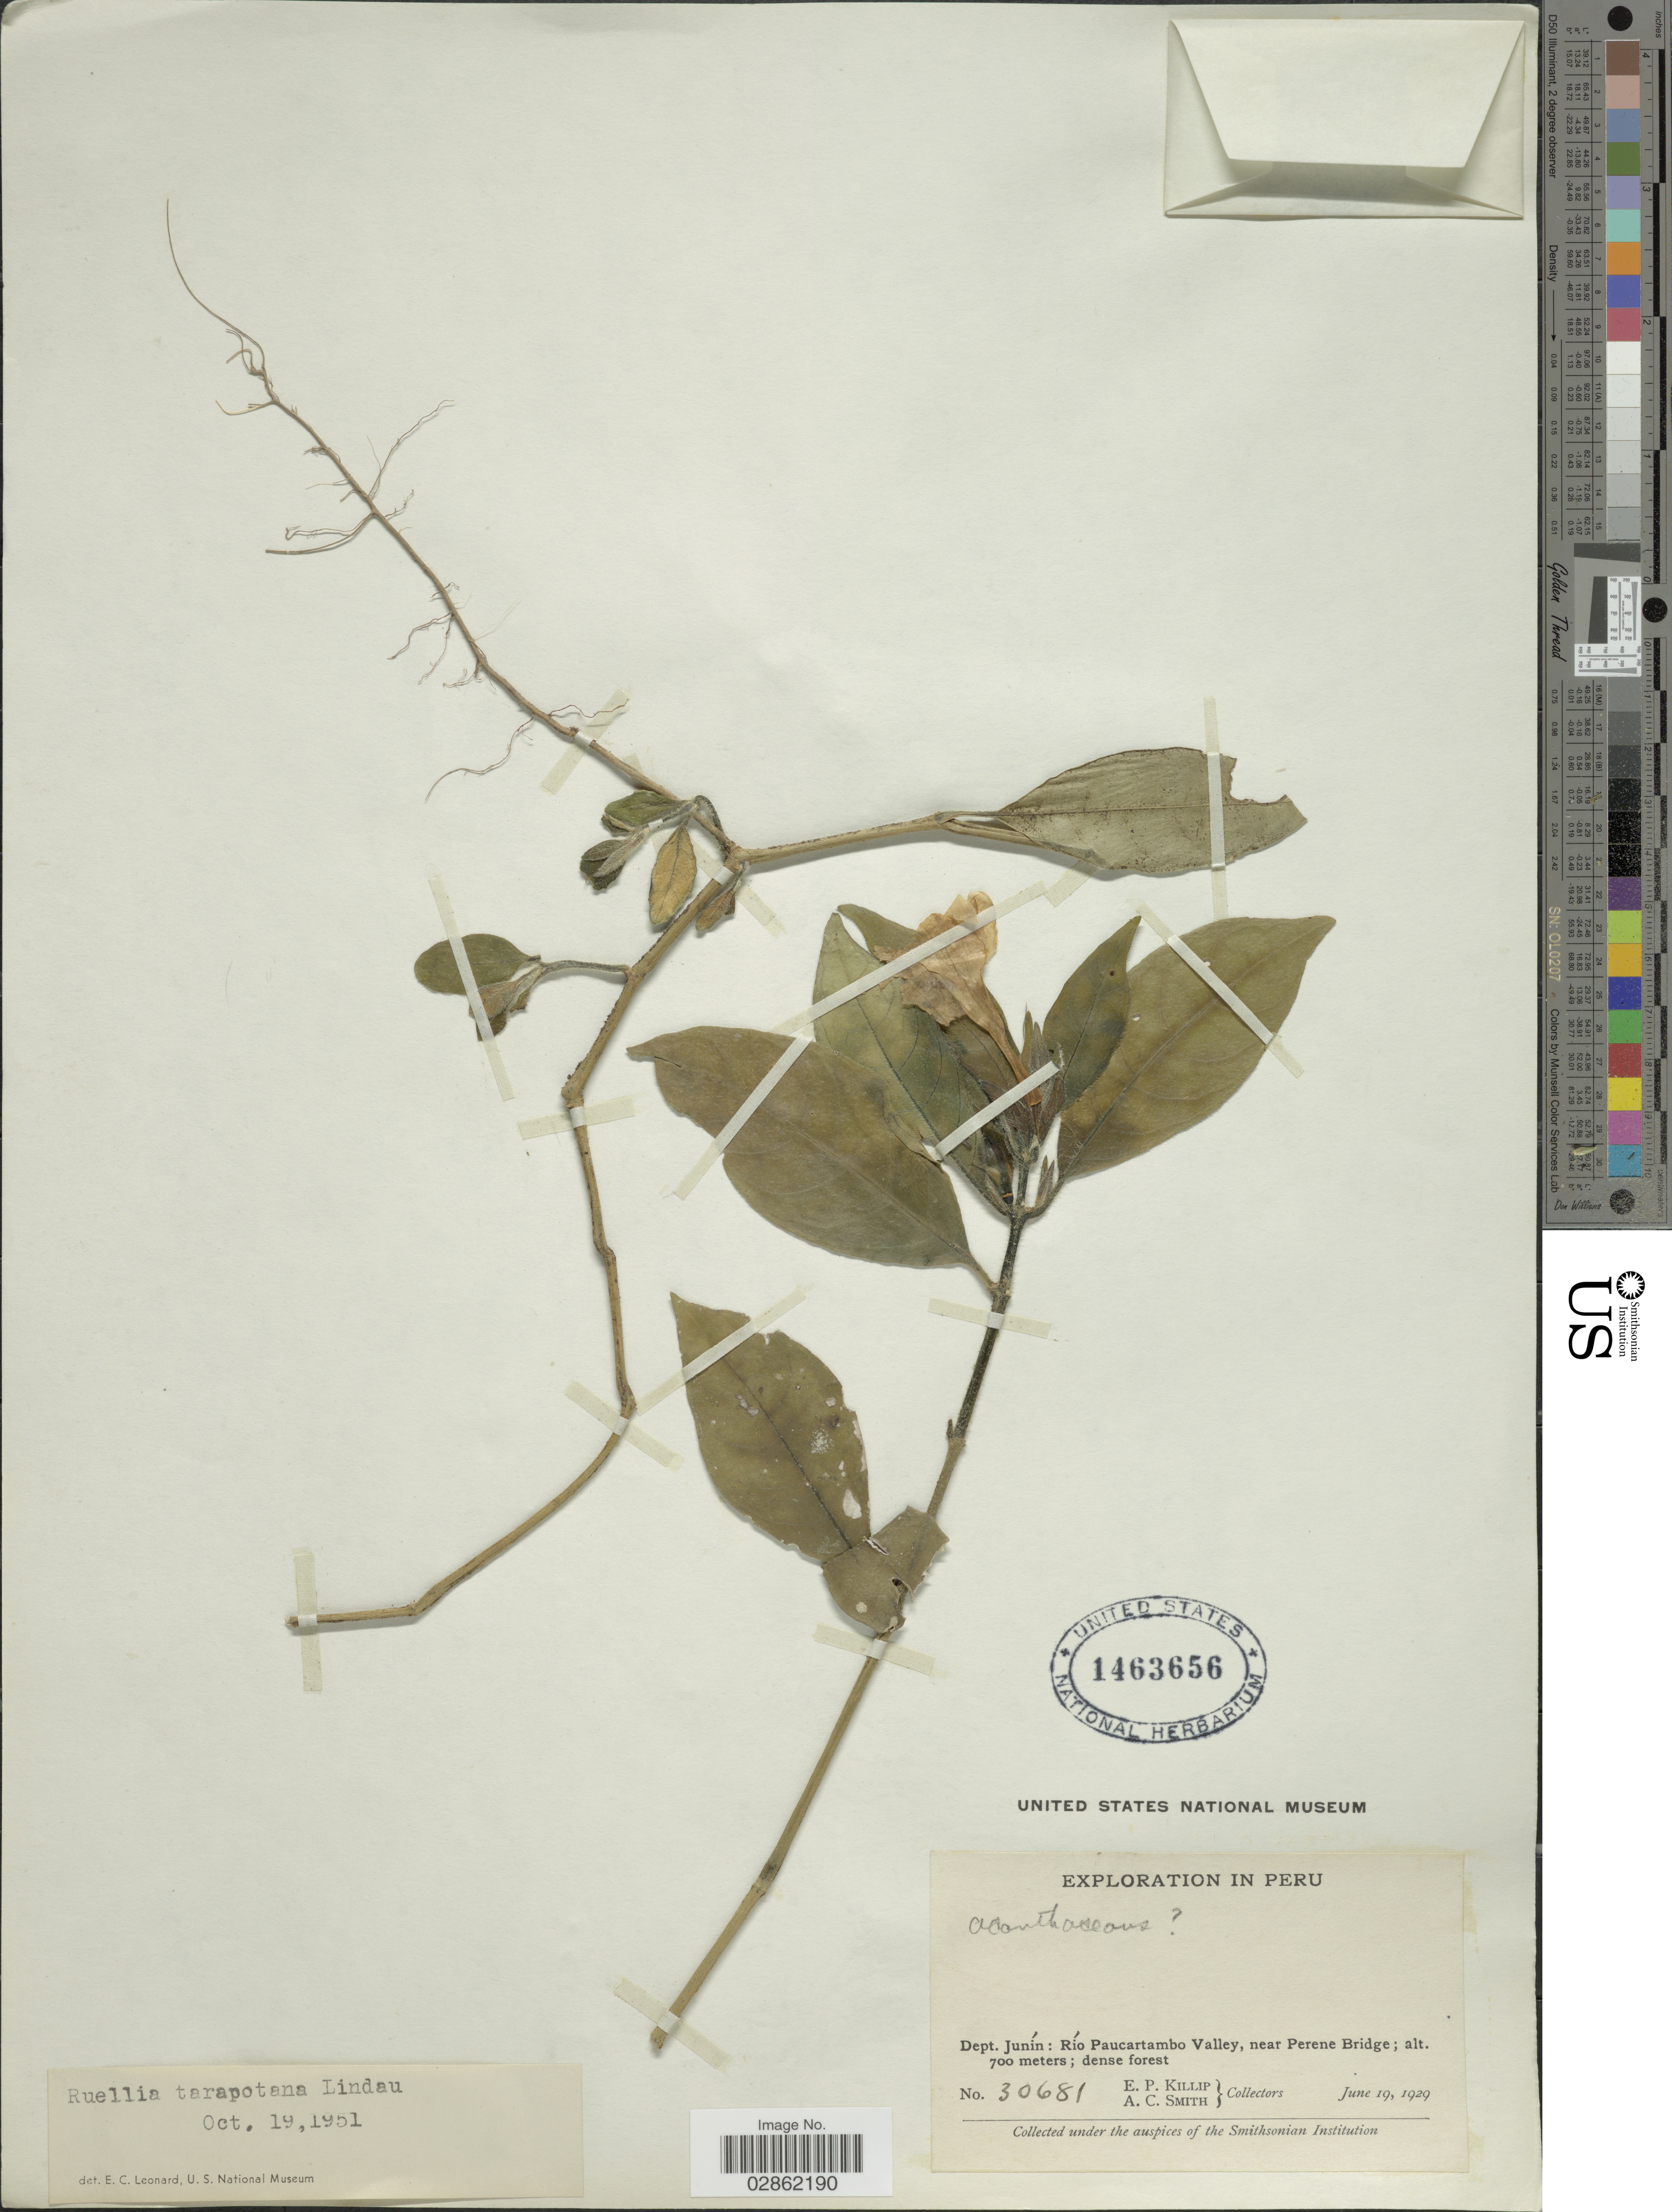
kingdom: Plantae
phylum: Tracheophyta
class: Magnoliopsida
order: Lamiales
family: Acanthaceae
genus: Ruellia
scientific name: Ruellia tarapotana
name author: Lindau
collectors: E. P. Killip & A. C. Smith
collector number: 30681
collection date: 1929-06-19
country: Peru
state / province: Junín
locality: Dept. Junín, Río Paucartambo Valley, near Perene Bridge.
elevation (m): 700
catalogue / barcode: US 1463656